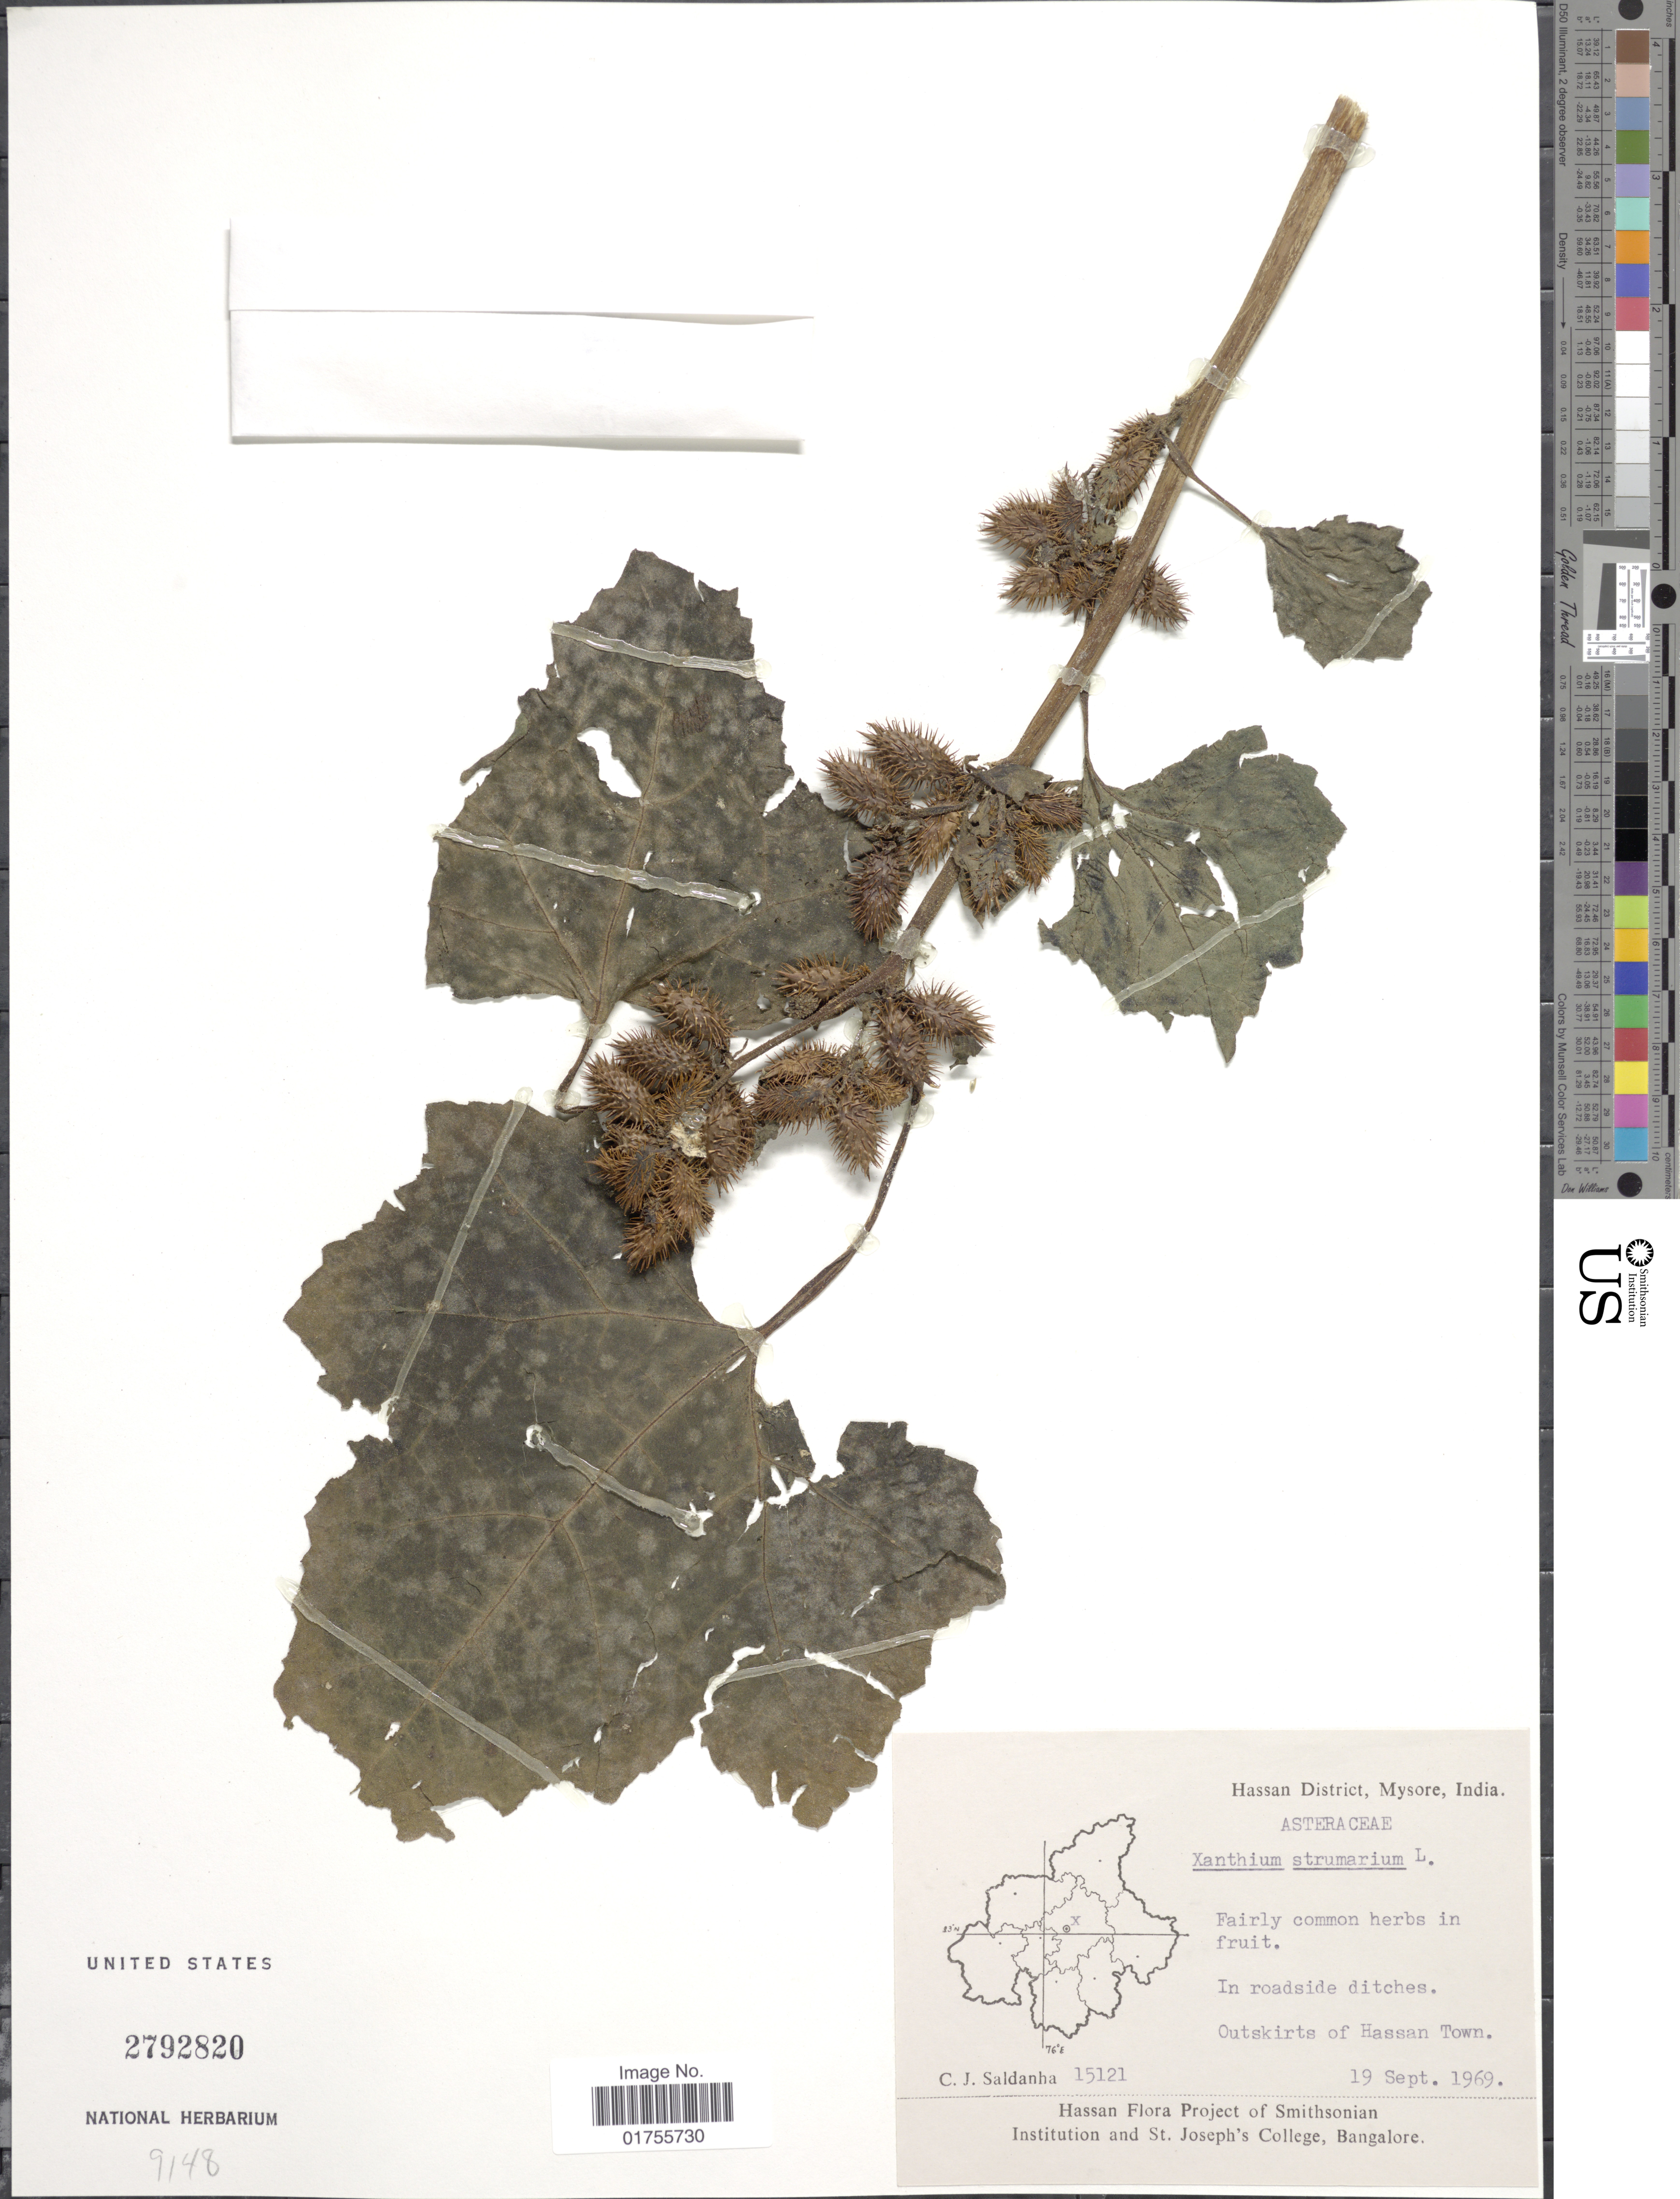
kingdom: Plantae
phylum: Tracheophyta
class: Magnoliopsida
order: Asterales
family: Asteraceae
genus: Xanthium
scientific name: Xanthium strumarium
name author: L.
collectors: C. J. Saldanha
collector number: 15121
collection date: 1969-09-19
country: India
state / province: Karnataka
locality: Hassan District, Mysore, In roadside ditches. Outskirts of Hassan Town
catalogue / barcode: US 2792820